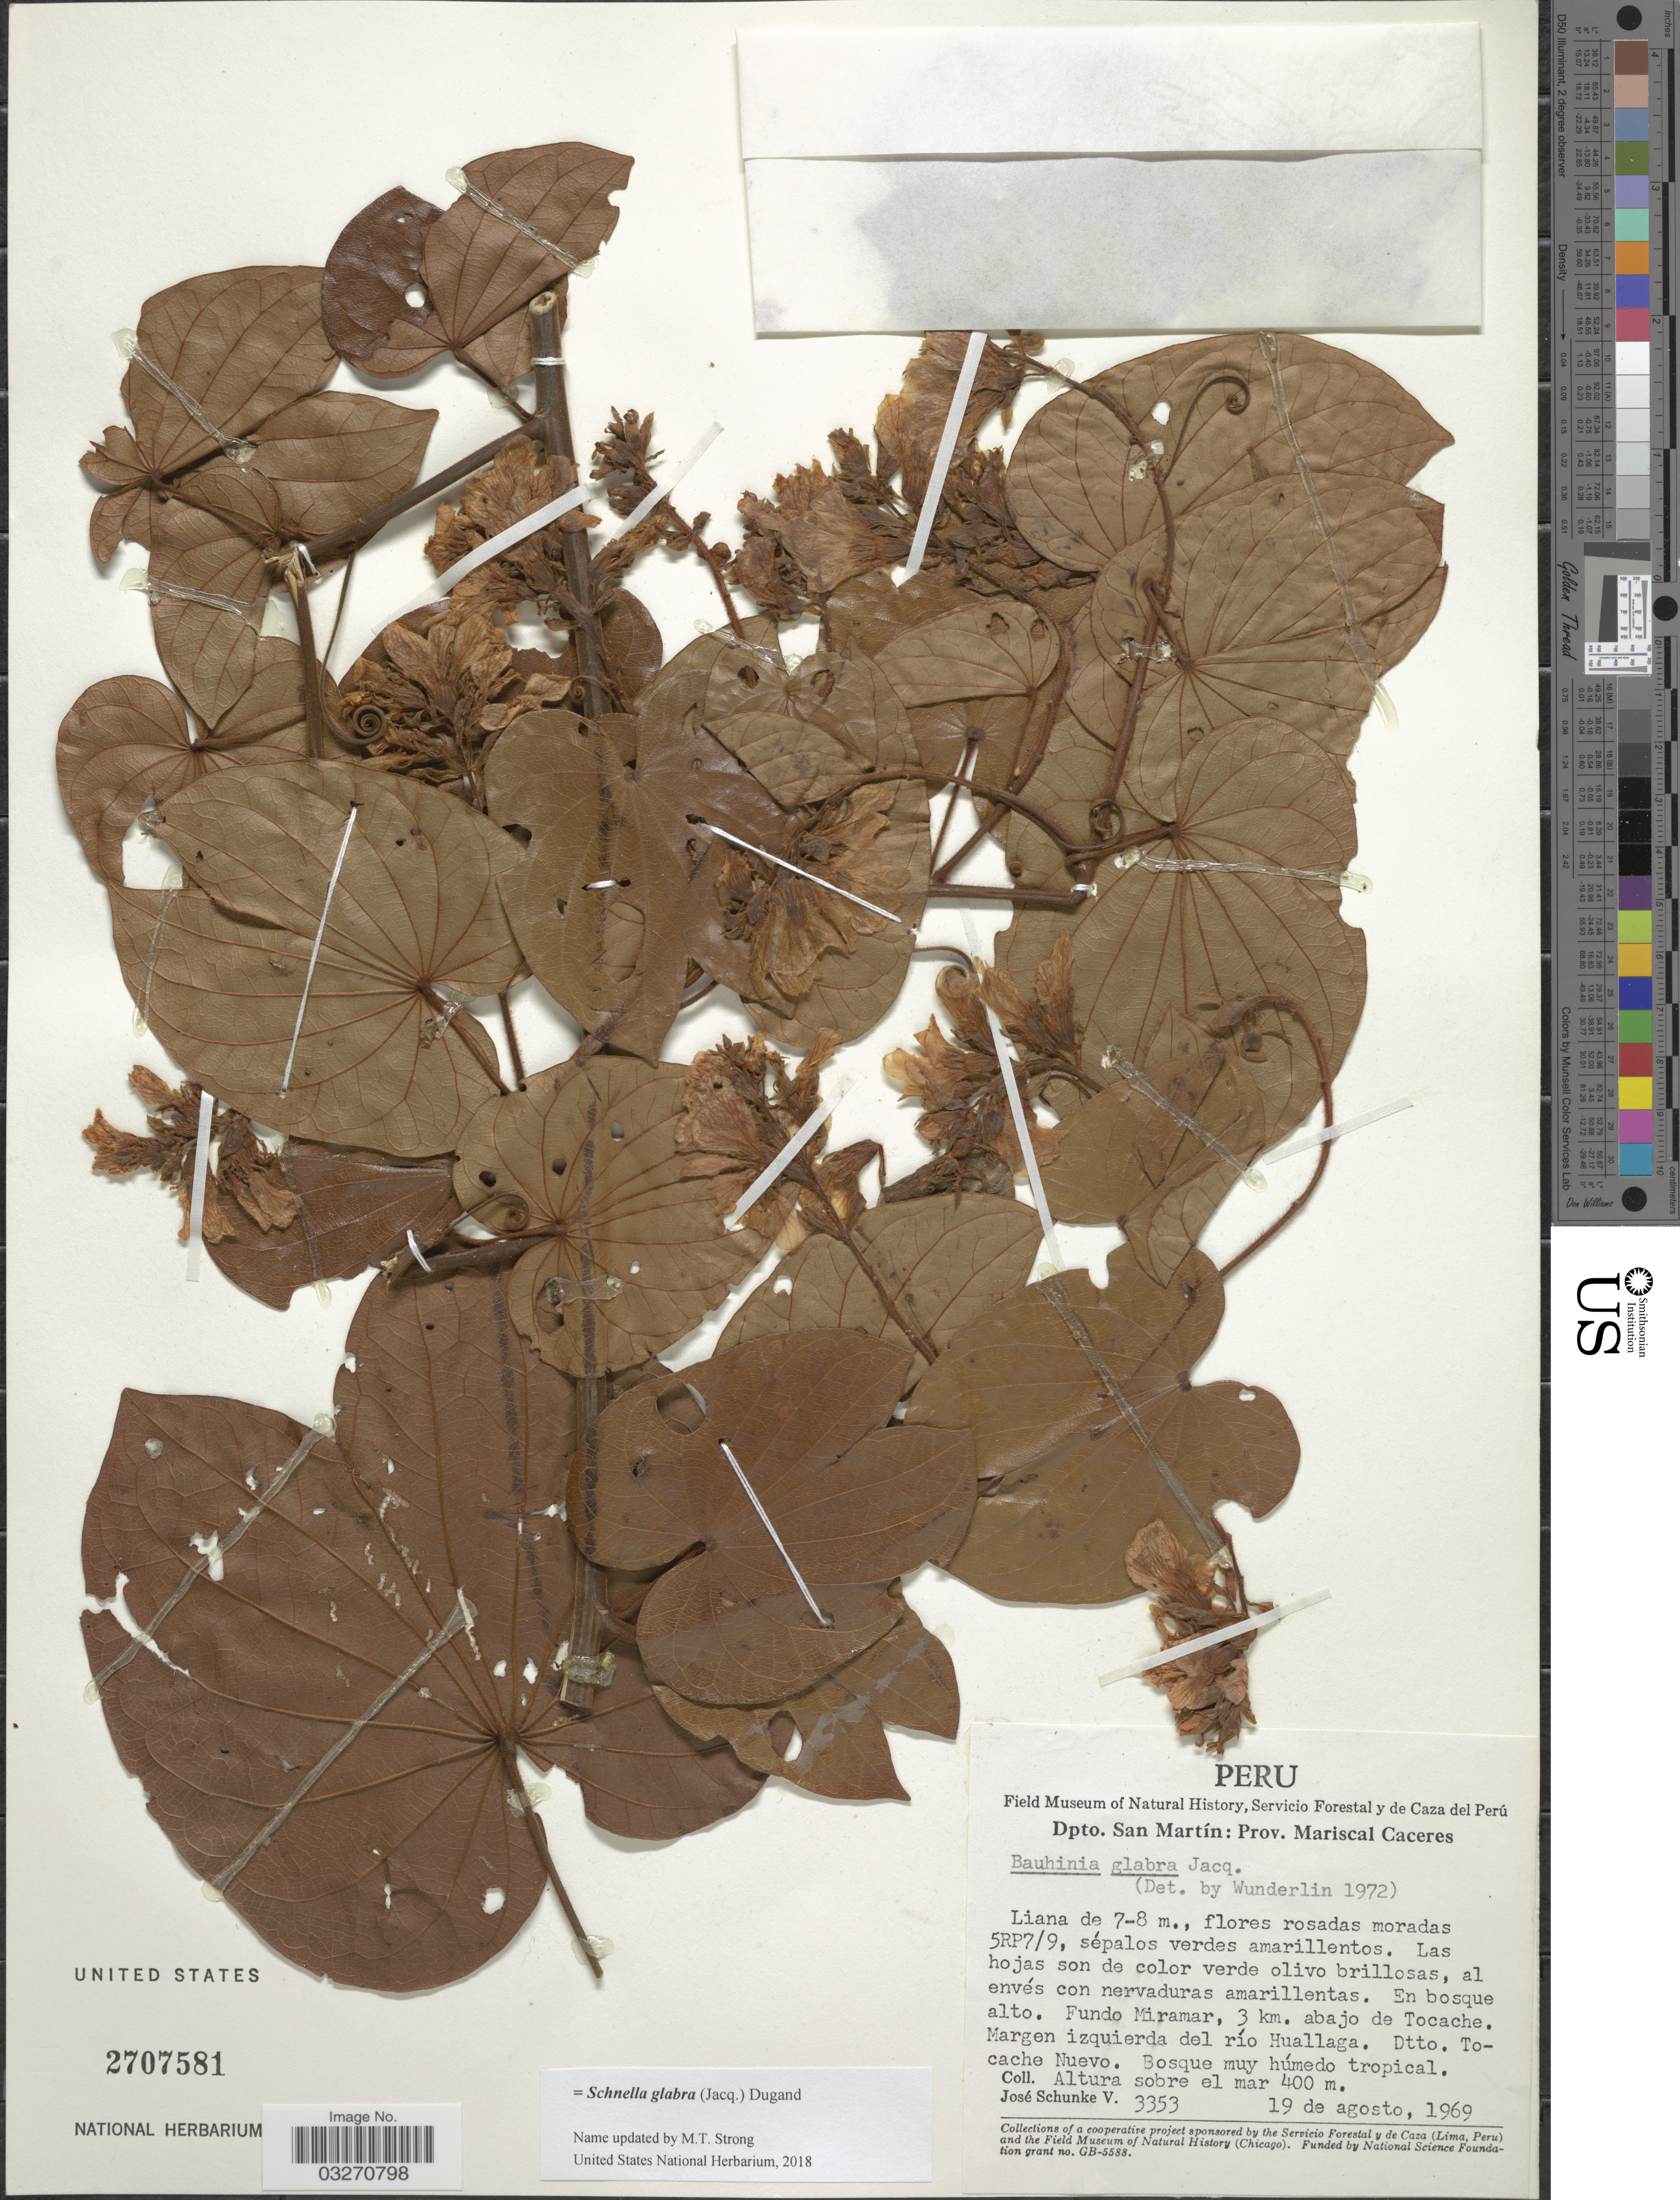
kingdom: Plantae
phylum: Tracheophyta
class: Magnoliopsida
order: Fabales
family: Fabaceae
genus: Schnella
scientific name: Schnella glabra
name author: (Jacq.) Dugand G.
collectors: J. Schunke Vigo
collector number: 3353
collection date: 1969-08-19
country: Peru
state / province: San Martín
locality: Dpto. San Martín: Prov. Mariscal Caceres. Fundo Miramar, 3 km. abajo de Tocache. Margen izquierda del río Huallaga. Dtto. Tocache Nuevo.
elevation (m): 400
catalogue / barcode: US 2707581